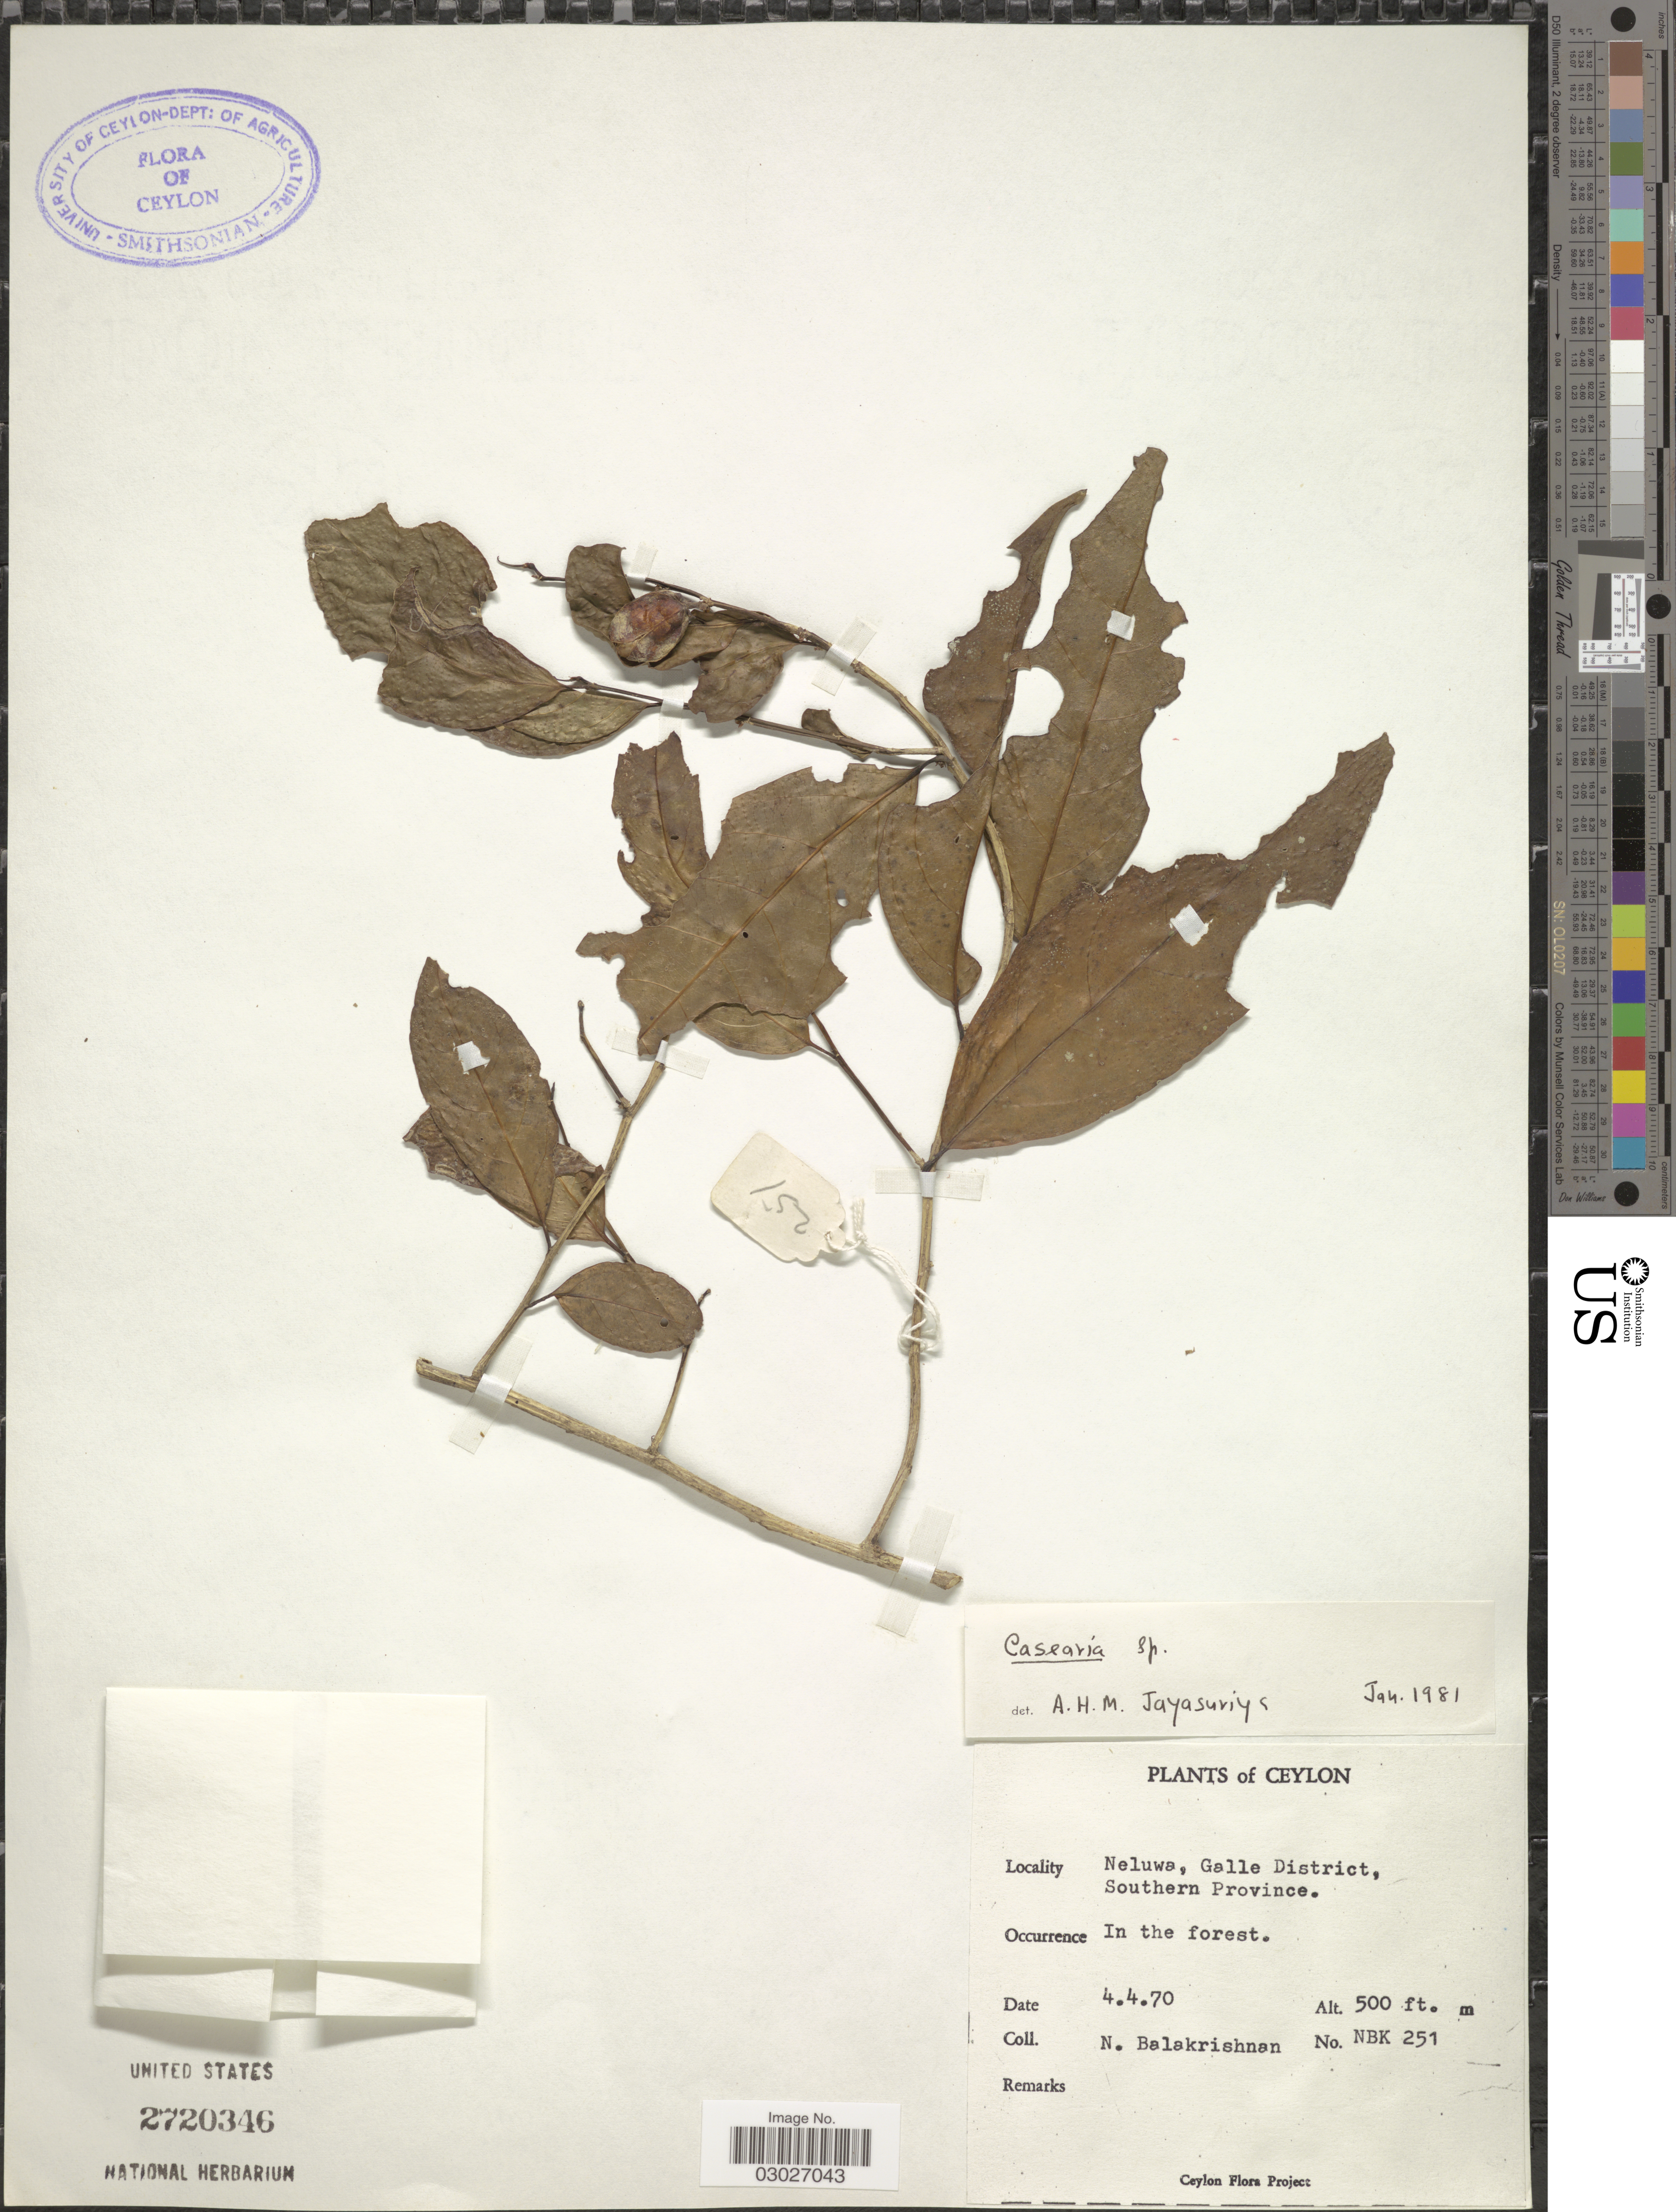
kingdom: Plantae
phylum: Tracheophyta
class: Magnoliopsida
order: Malpighiales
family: Salicaceae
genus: Casearia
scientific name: Casearia sp.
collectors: N. Balakrishnan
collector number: NBK251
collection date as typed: Transcribed d/m/y: 4/4/70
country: Sri Lanka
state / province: Southern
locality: Ceylon. Neluwa, Galle District.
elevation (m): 152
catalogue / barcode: US 2720346